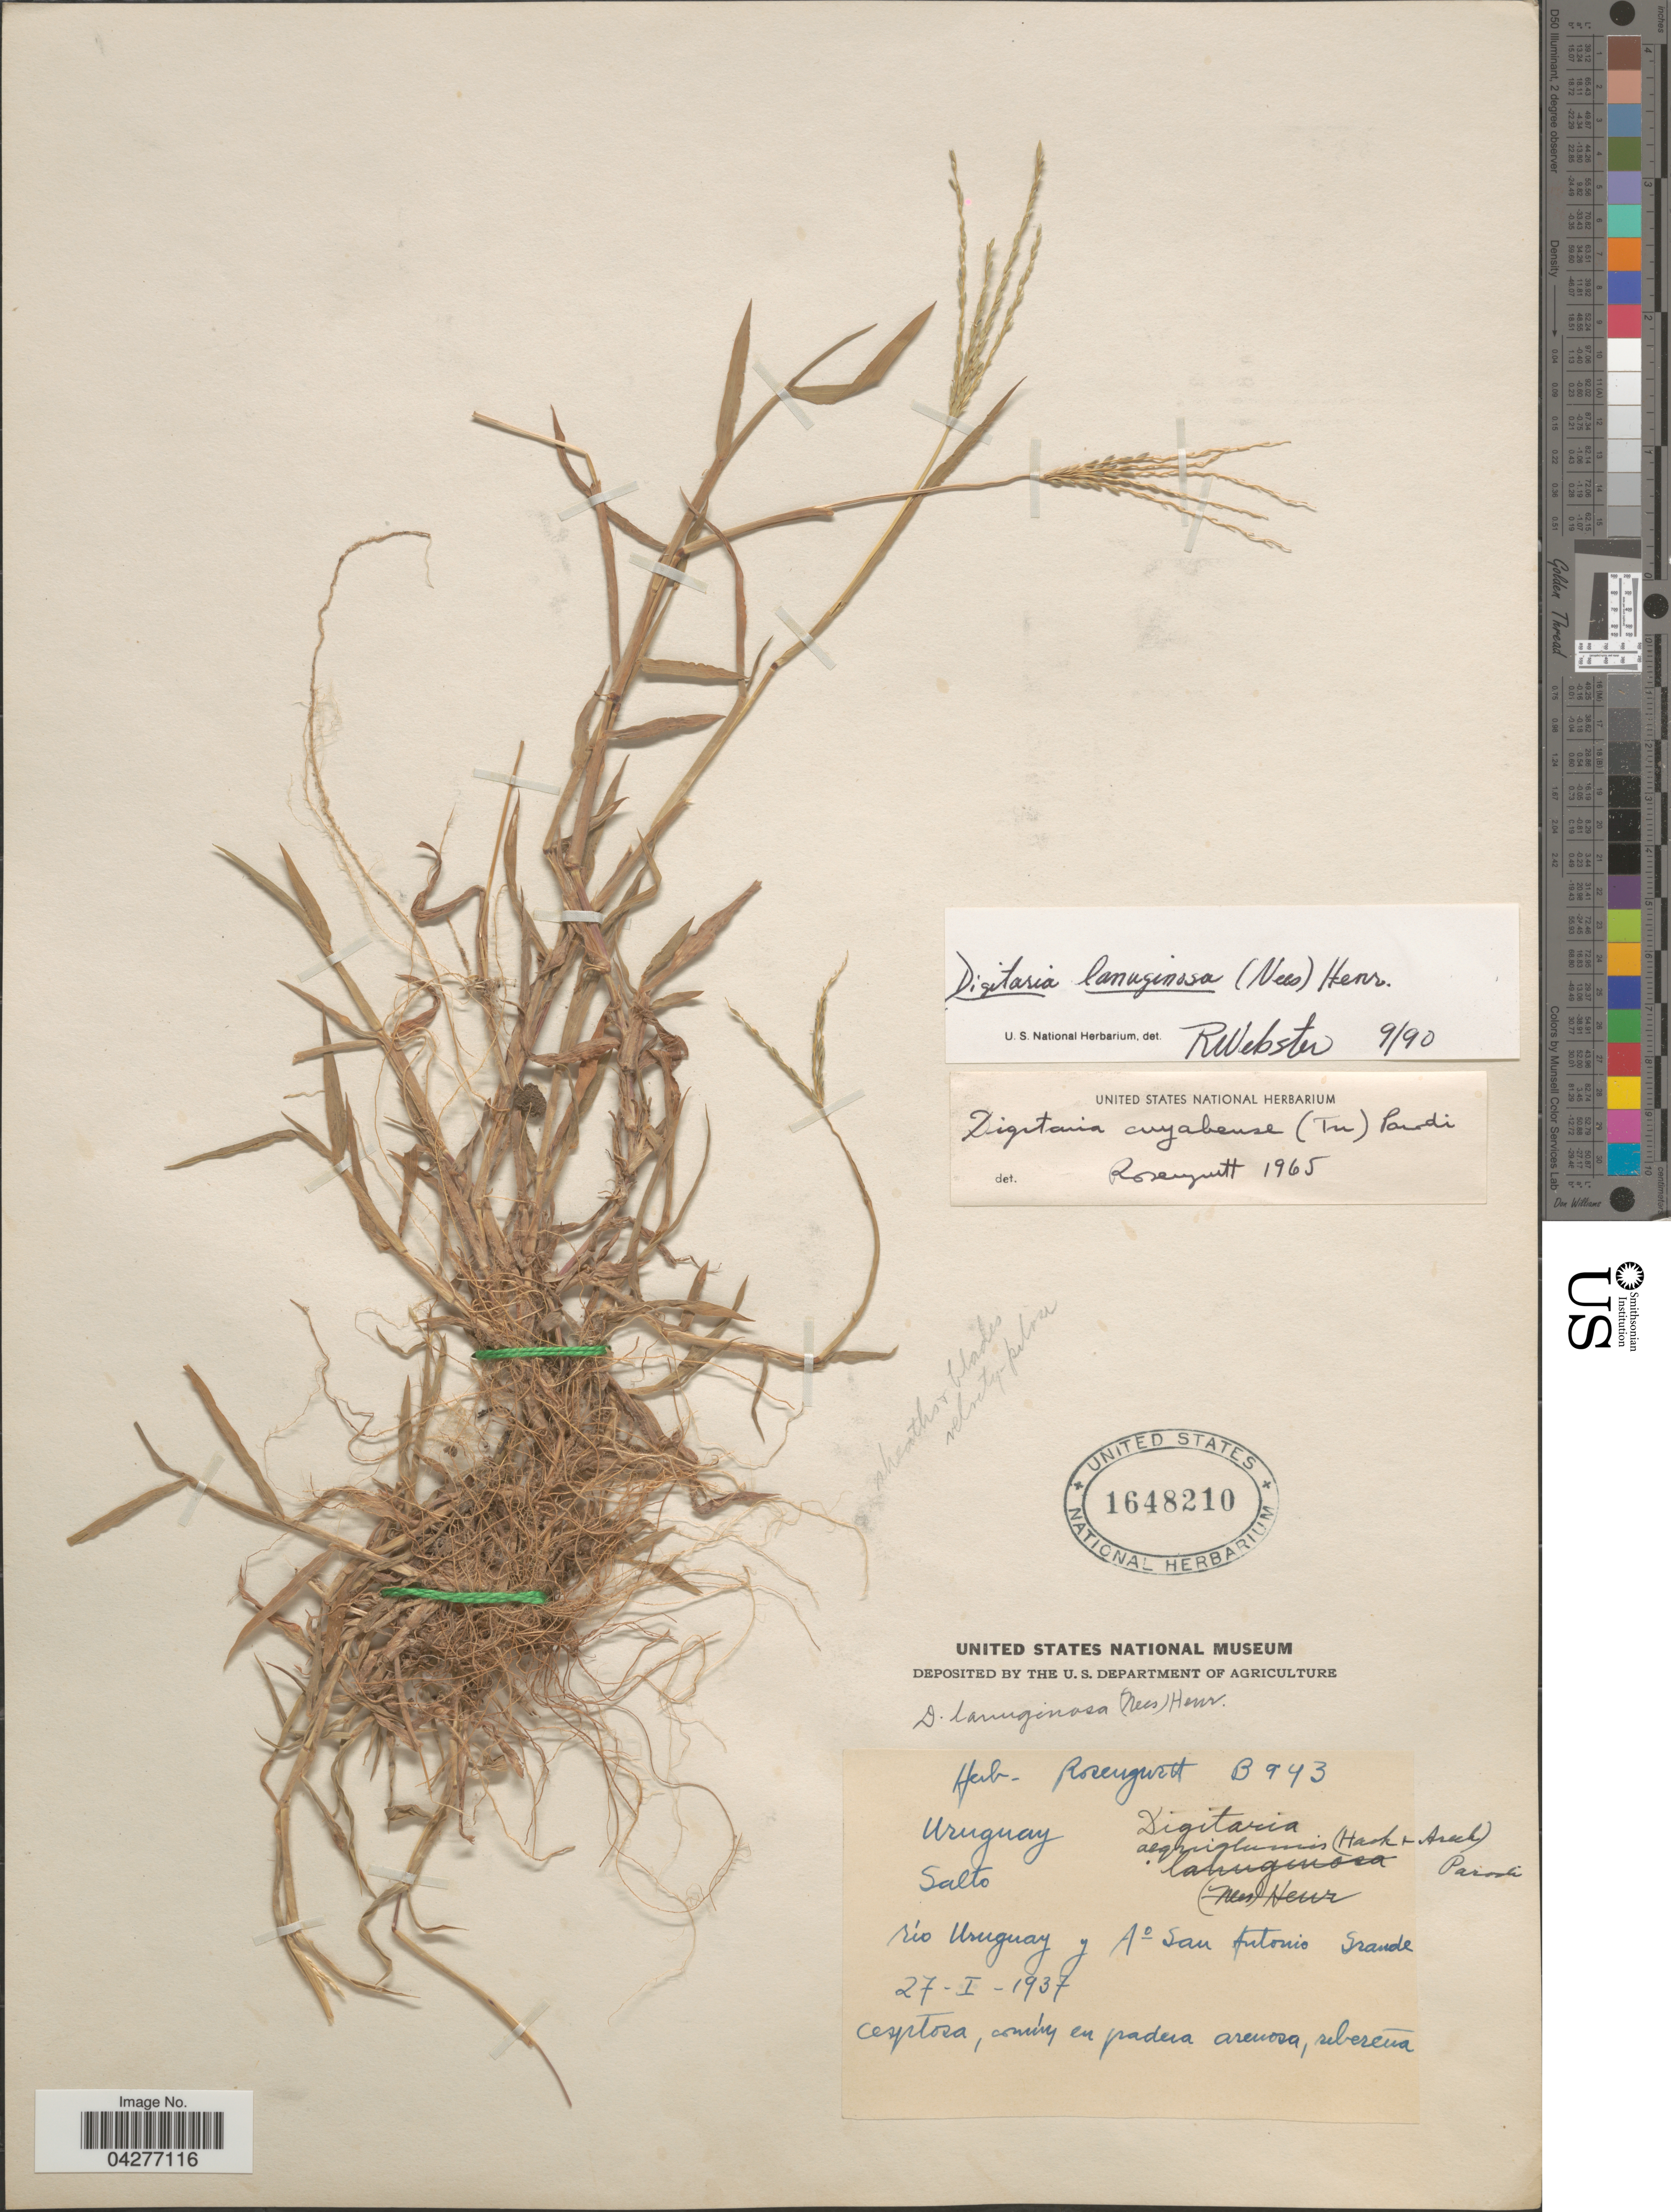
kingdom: Plantae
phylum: Tracheophyta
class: Liliopsida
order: Poales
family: Poaceae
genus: Digitaria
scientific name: Digitaria lanuginosa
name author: (Nees) Henr.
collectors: ex herb. Rosengurtt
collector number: B943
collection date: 1937-01-27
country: Uruguay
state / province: Salto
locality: Río Uruguay y Ao San Antonio Grande.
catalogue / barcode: US 1648210